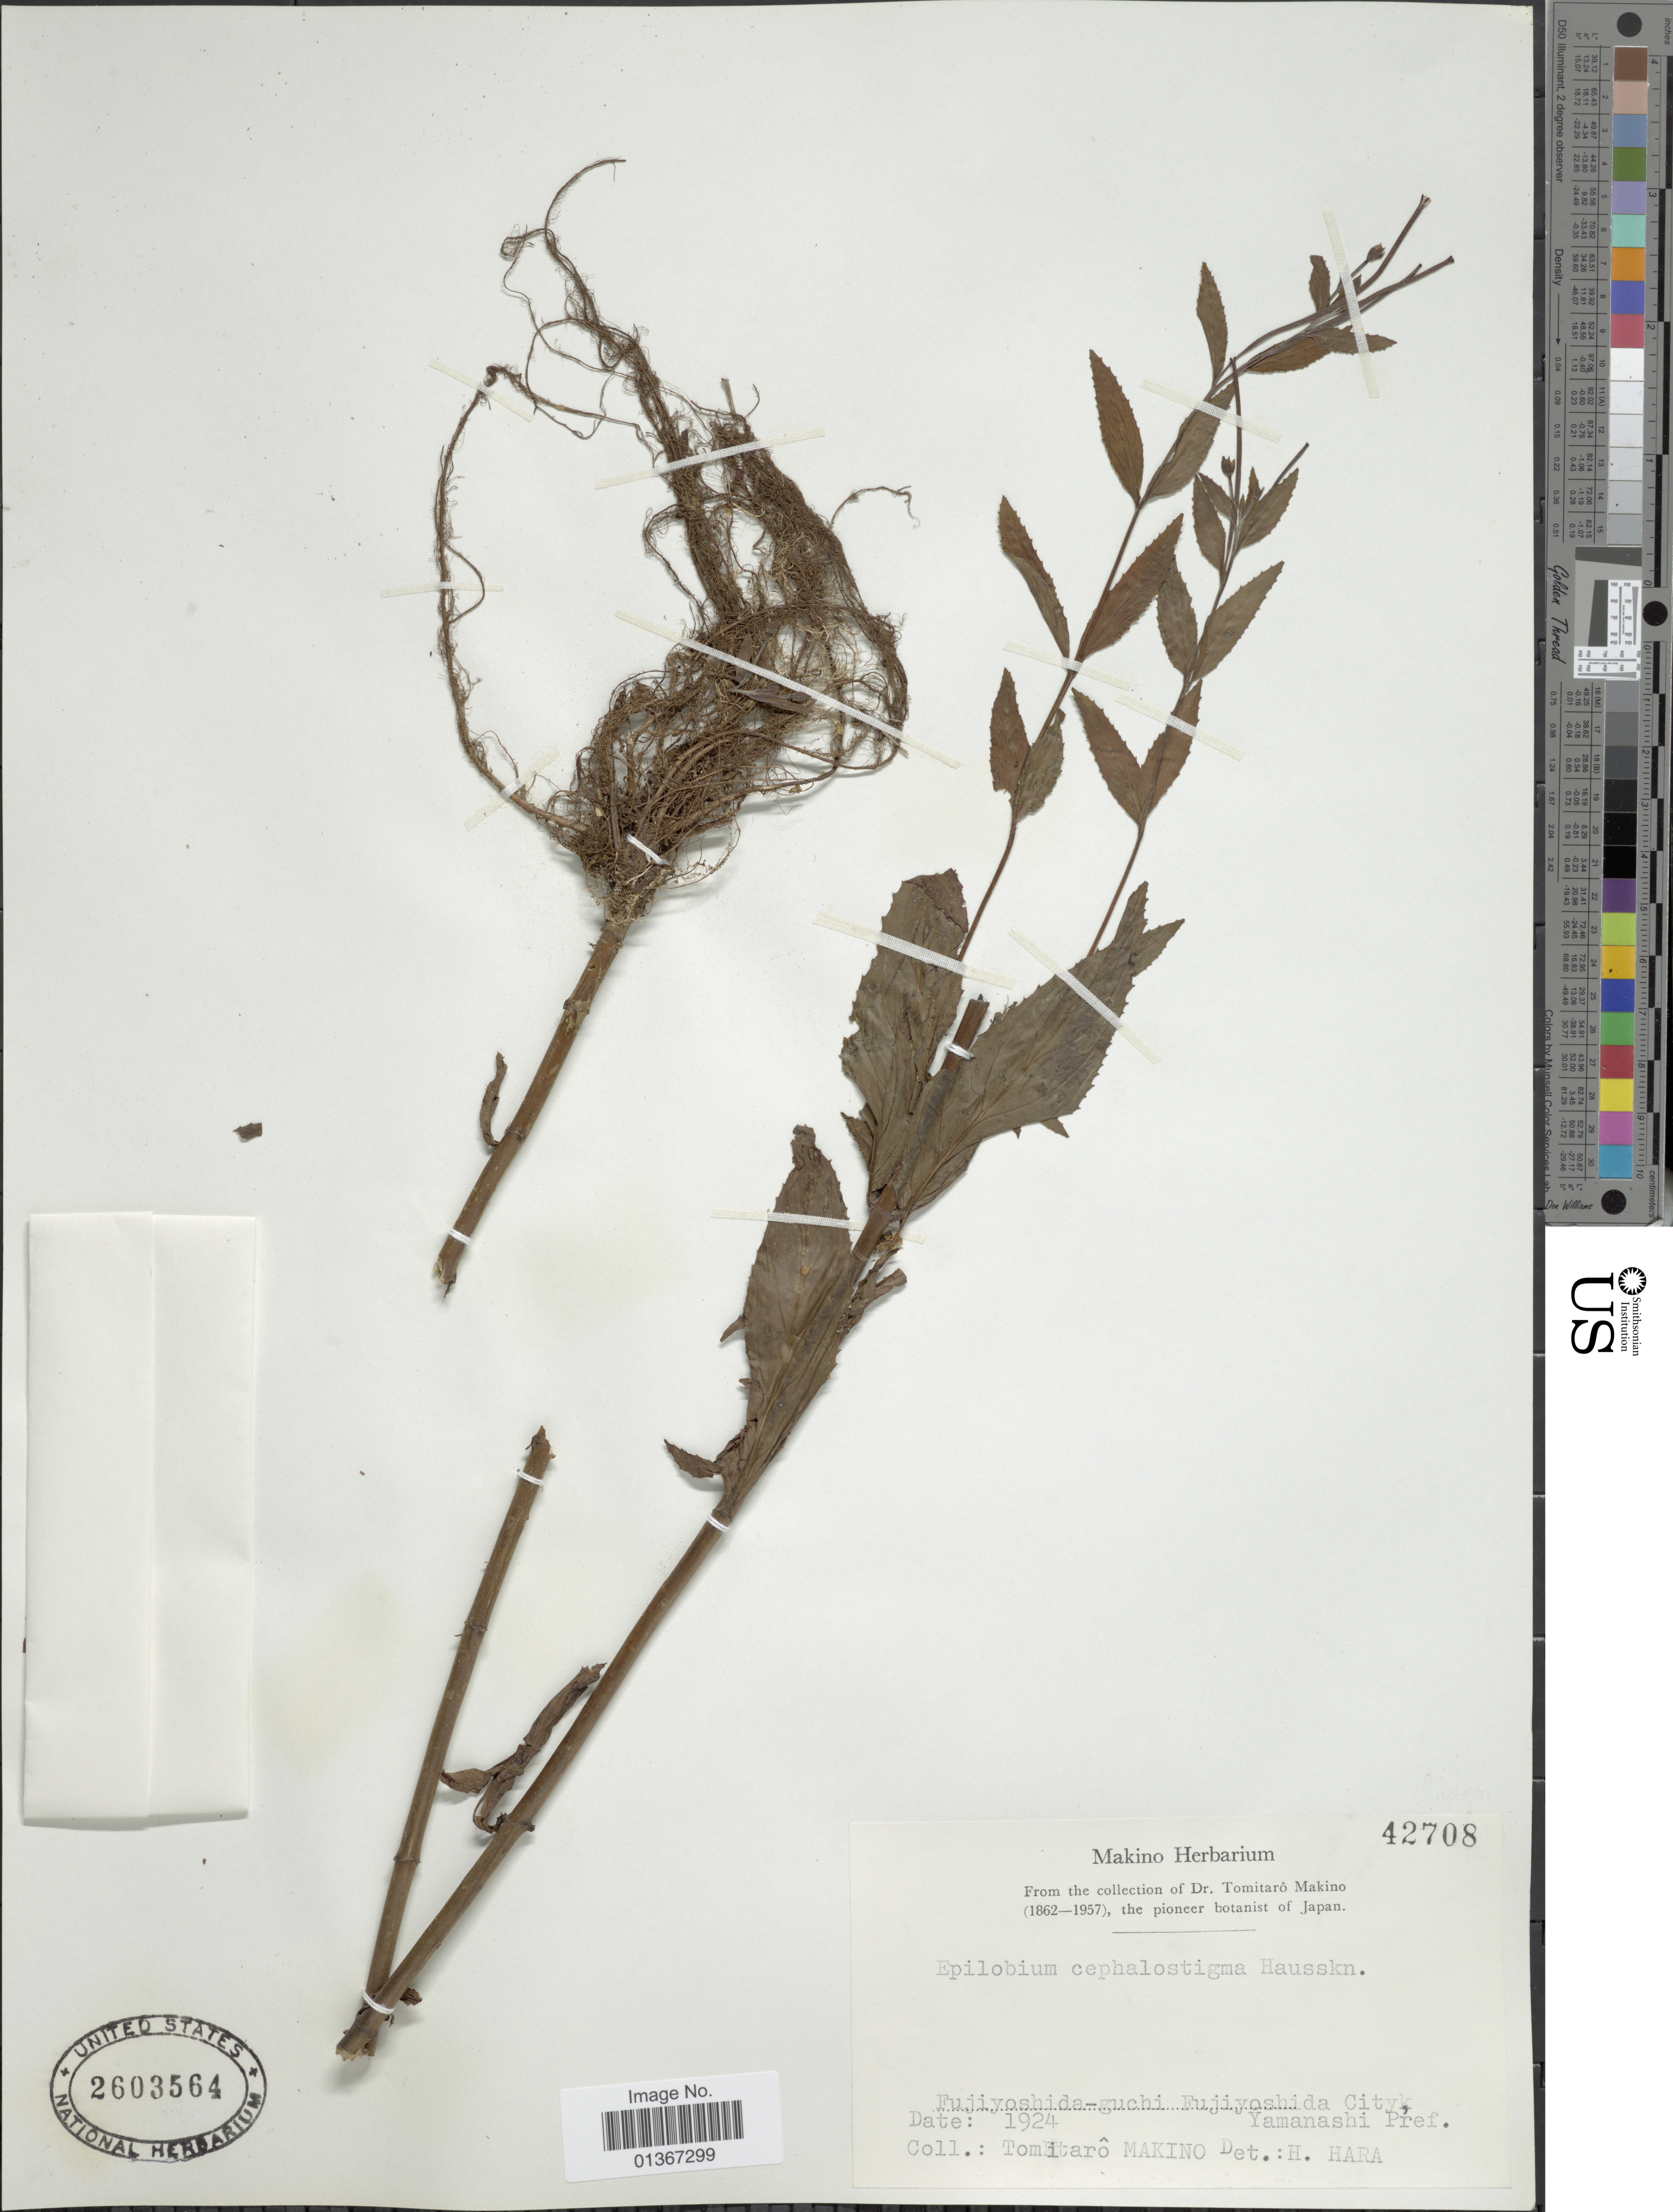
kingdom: Plantae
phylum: Tracheophyta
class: Magnoliopsida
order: Myrtales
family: Onagraceae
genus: Epilobium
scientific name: Epilobium amurense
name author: Hausskn.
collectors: T. Makino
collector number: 42708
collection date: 1924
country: Japan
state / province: Yamanasi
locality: Fujiyoshida-guchi Fujiyoshida City.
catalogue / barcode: US 2603564